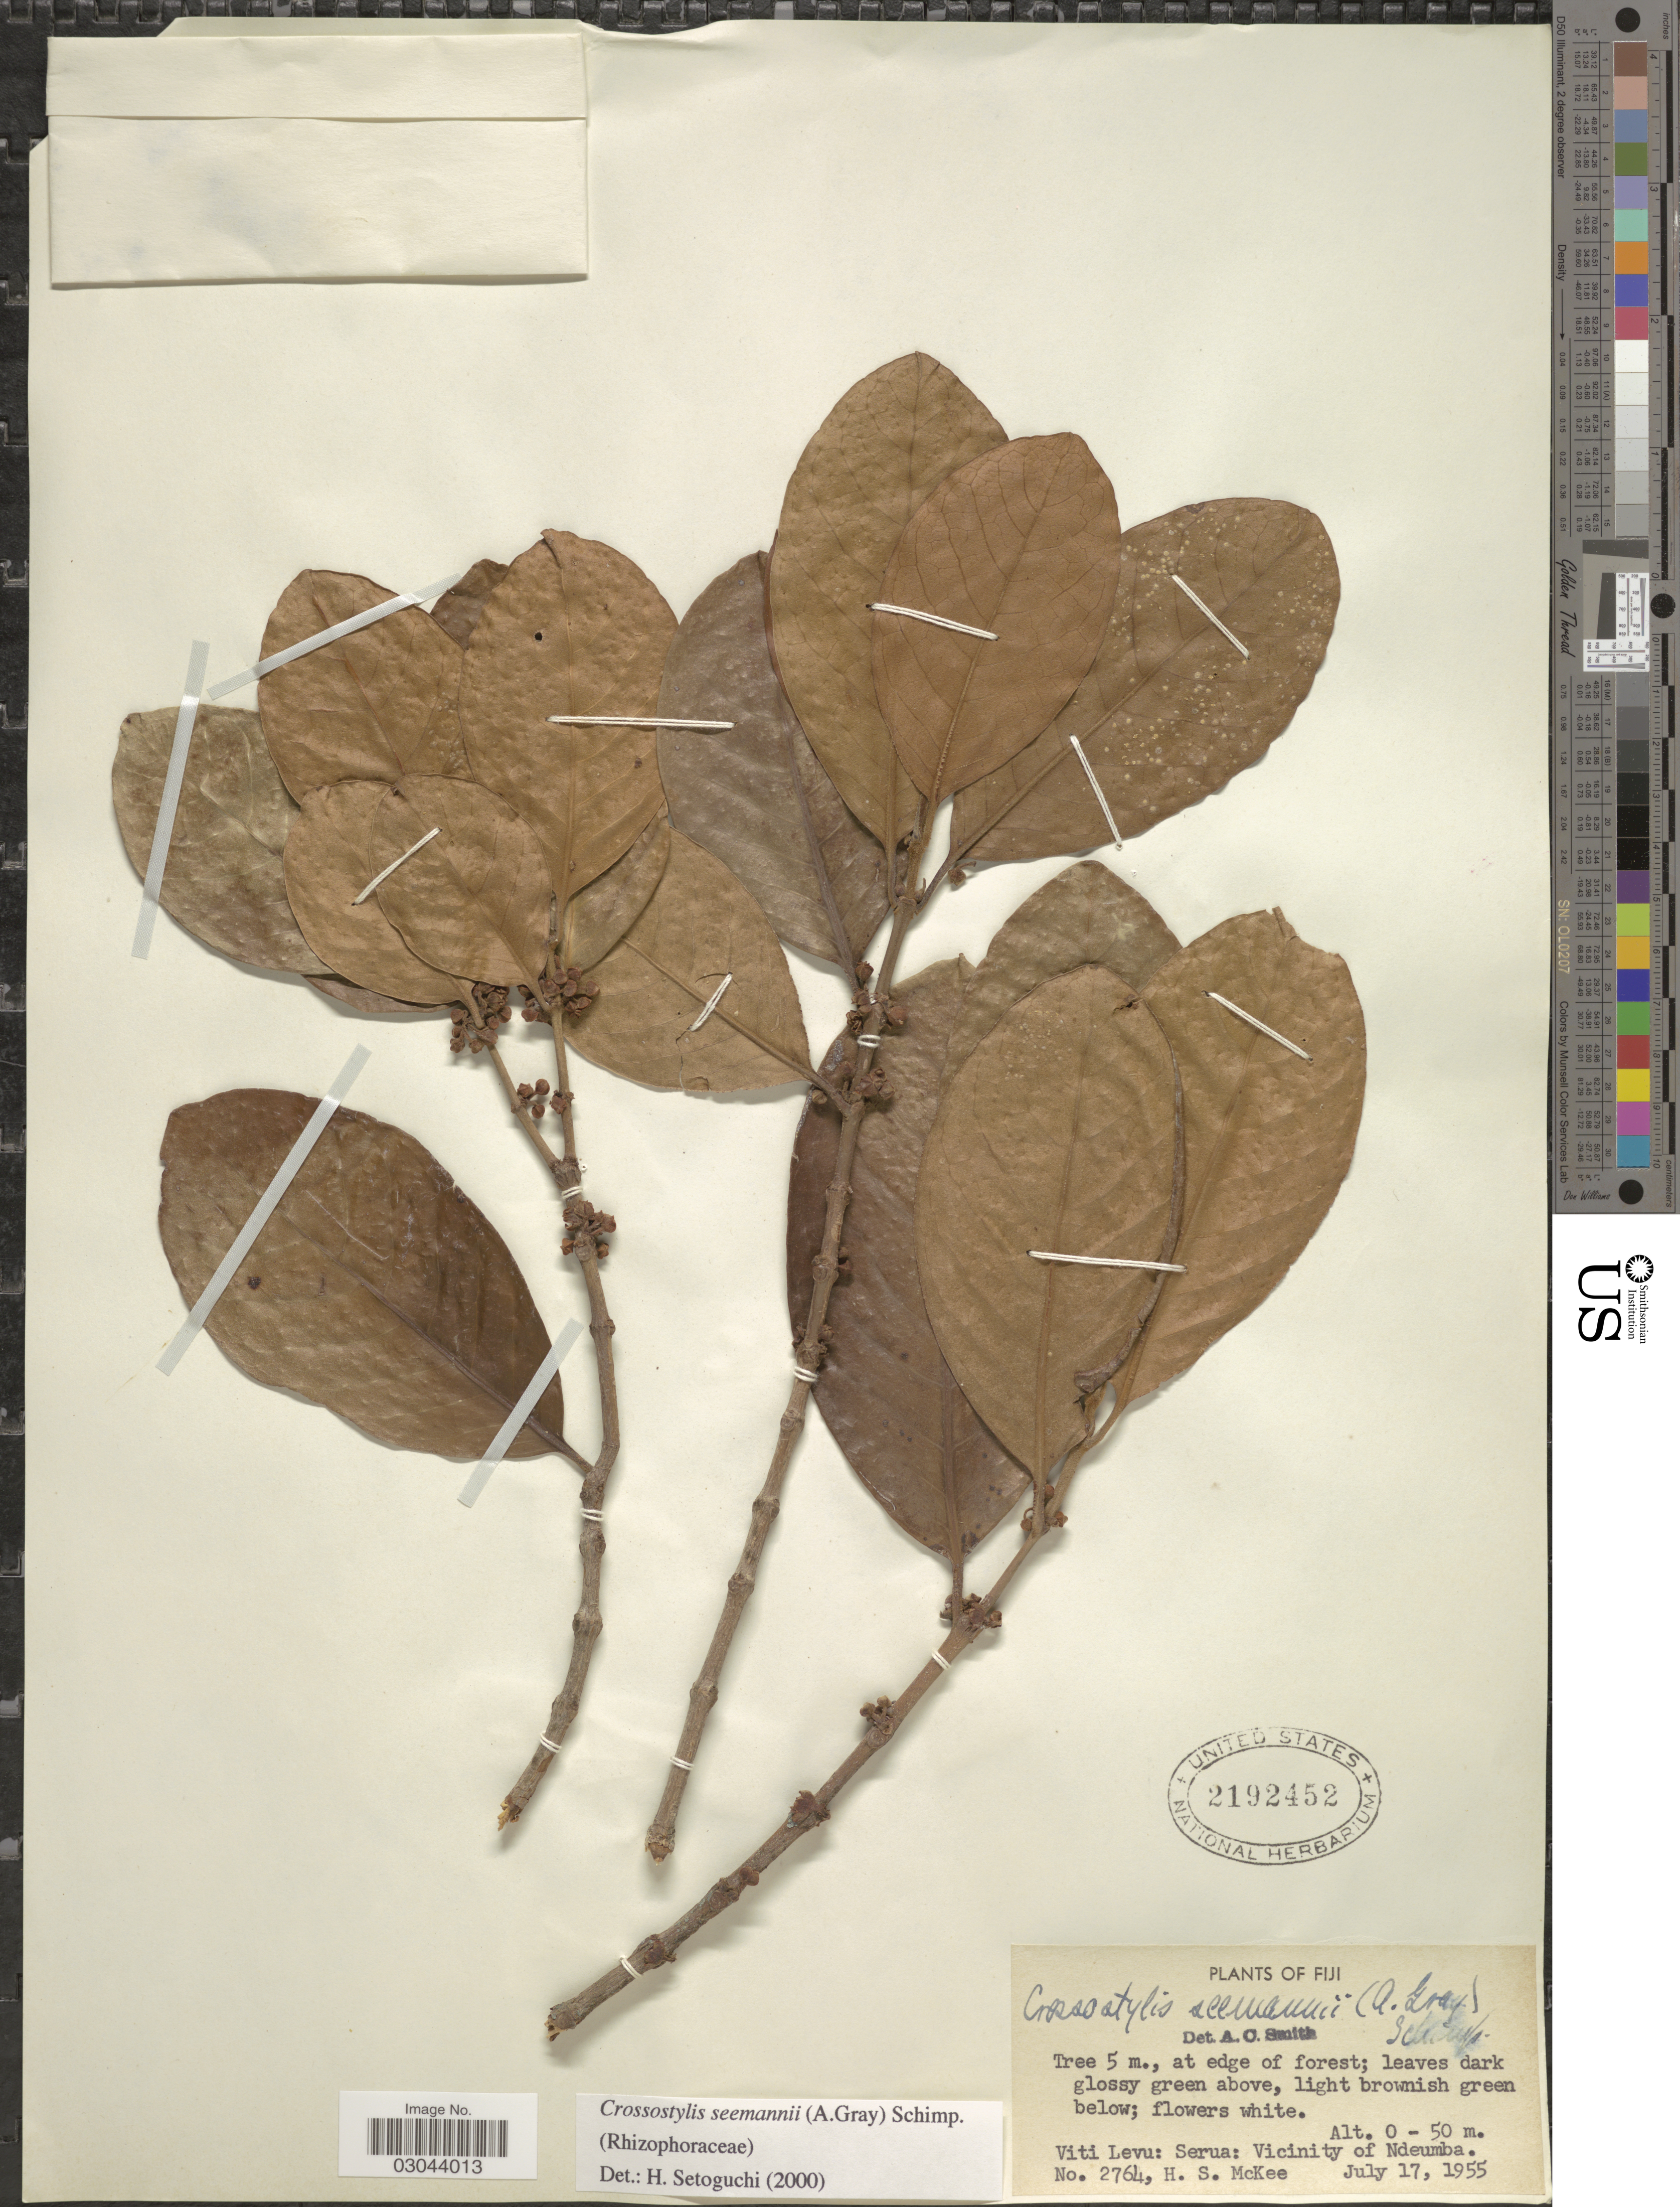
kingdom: Plantae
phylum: Tracheophyta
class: Magnoliopsida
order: Malpighiales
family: Rhizophoraceae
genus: Crossostylis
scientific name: Crossostylis seemannii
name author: (A. Gray) A. Schimp.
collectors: H. S. McKee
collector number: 2764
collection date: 1955-07-17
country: Fiji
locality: Viti Levu: Serua: Vicinity of Ndeumba.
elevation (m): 0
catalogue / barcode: US 2192452